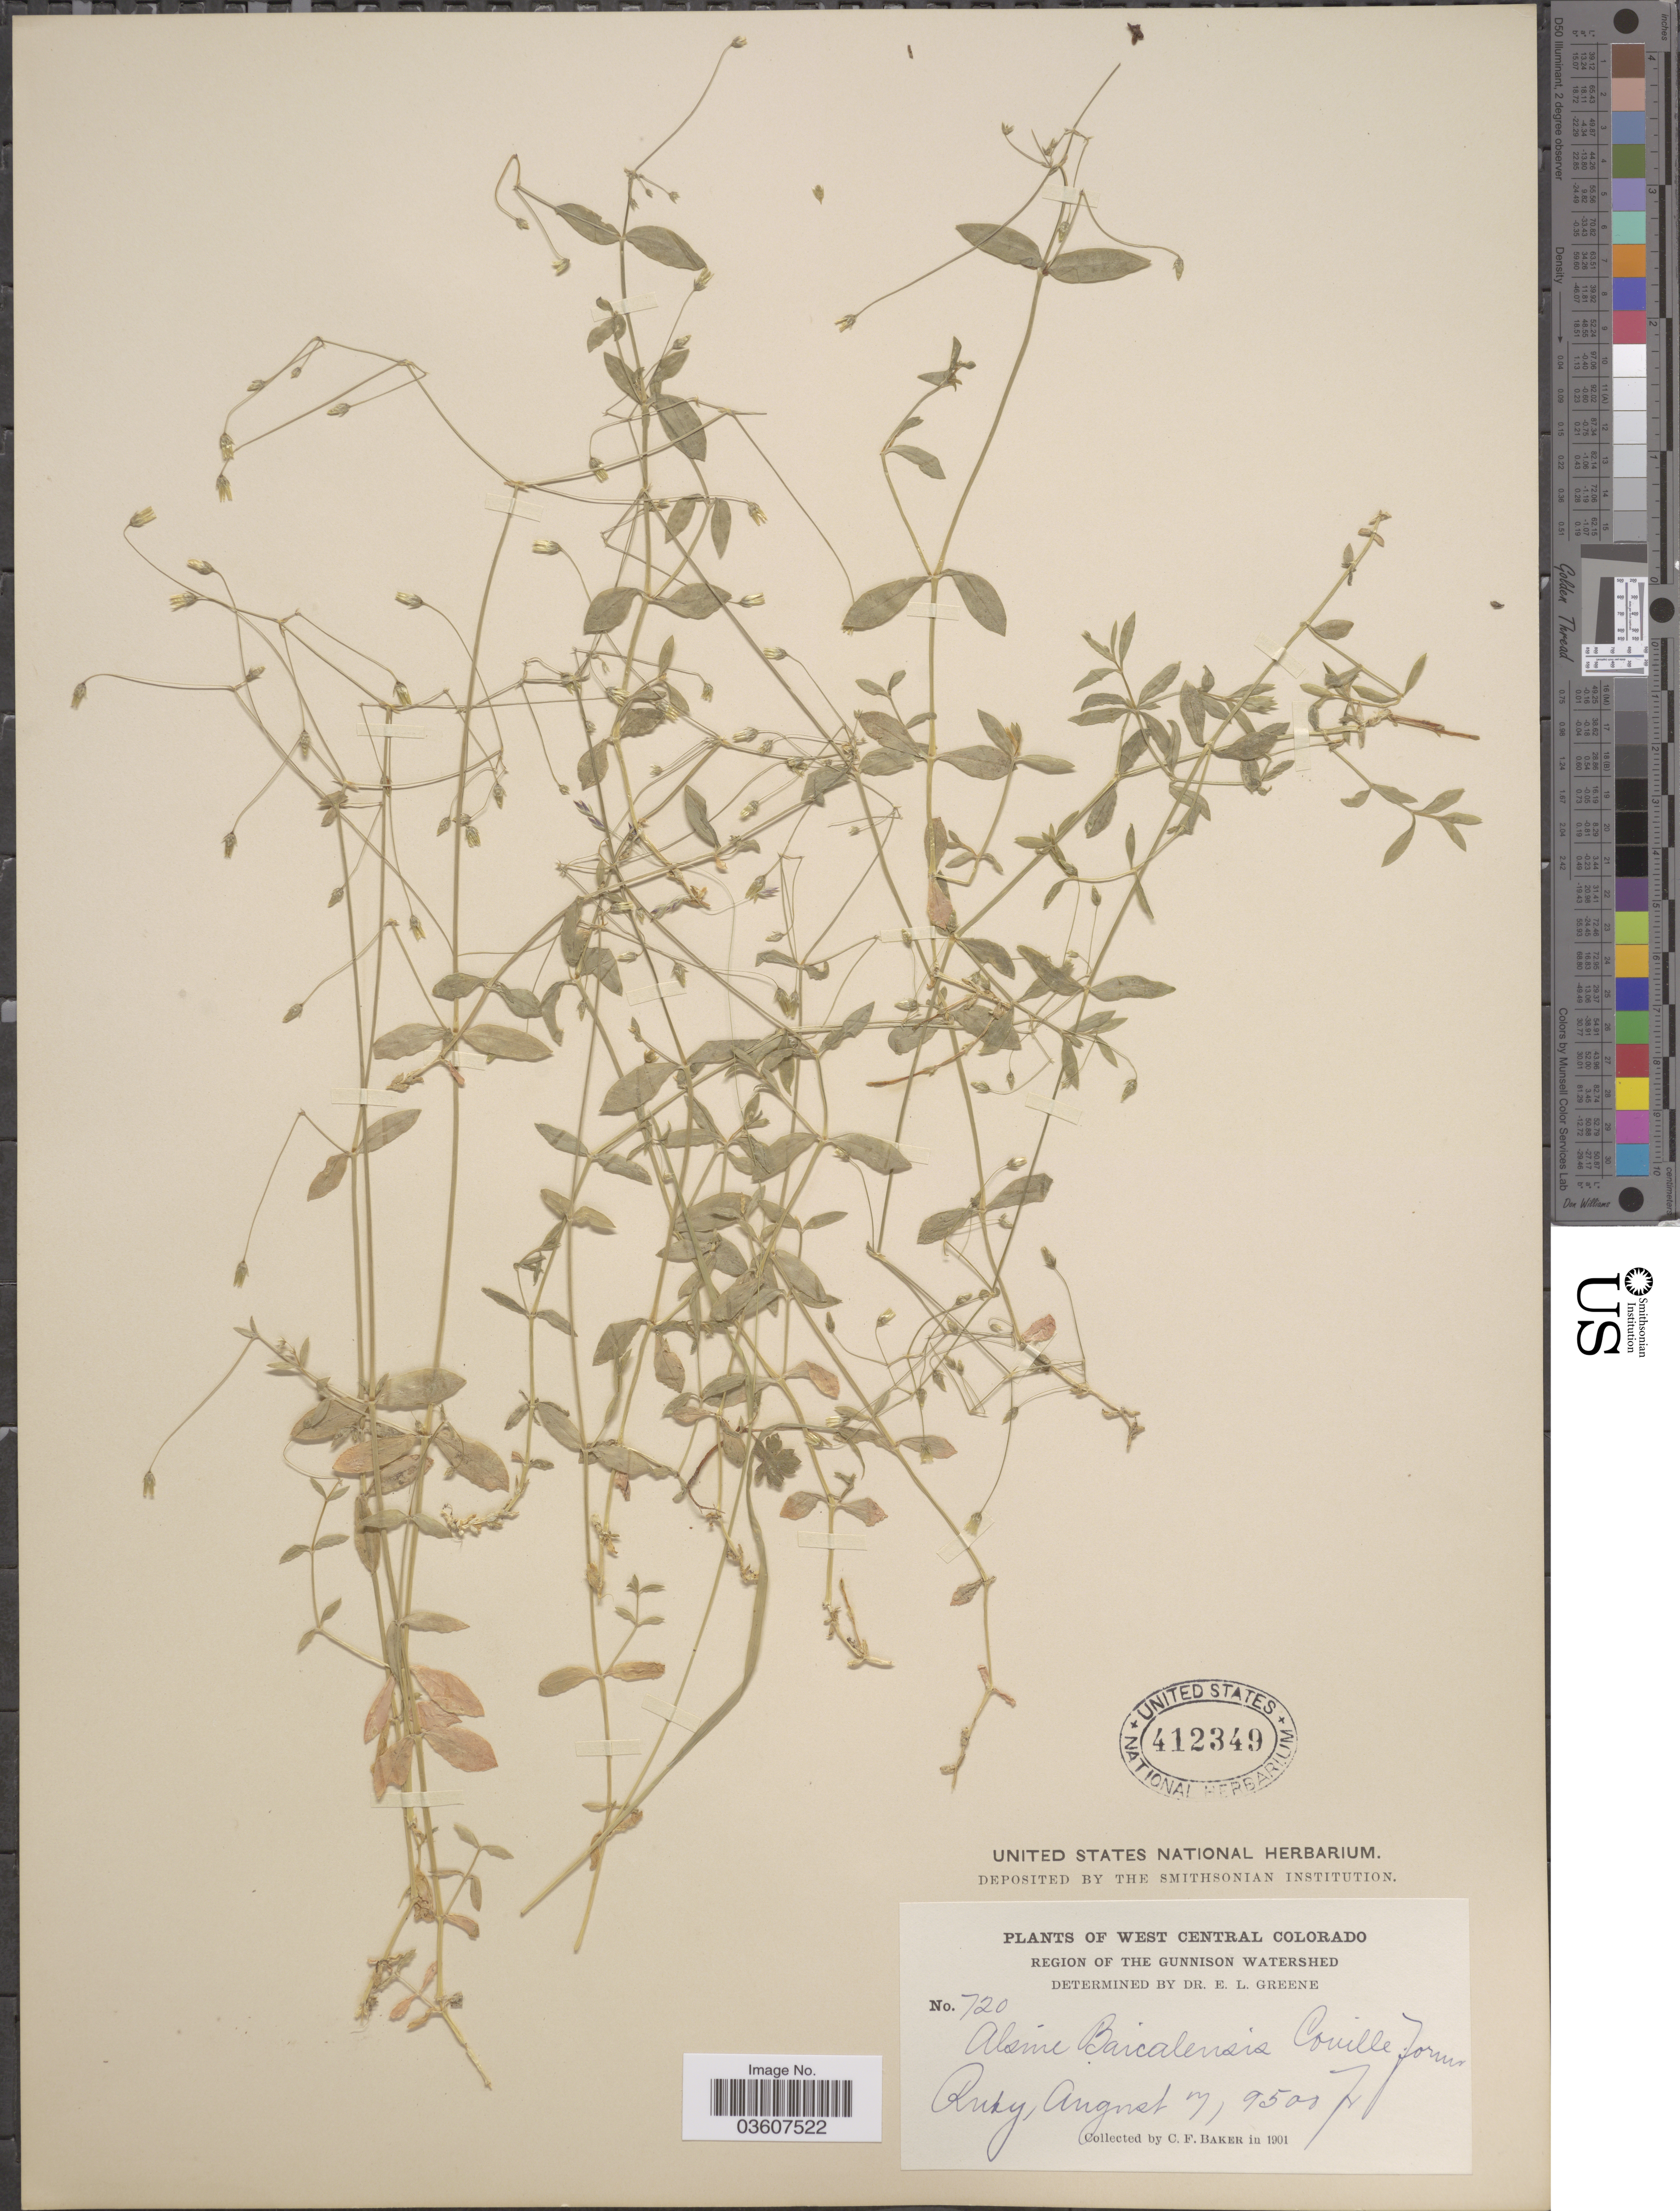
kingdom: Plantae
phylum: Tracheophyta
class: Magnoliopsida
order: Caryophyllales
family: Caryophyllaceae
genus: Stellaria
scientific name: Stellaria umbellata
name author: Turcz.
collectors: C. F. Baker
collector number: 720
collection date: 1901-08-07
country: United States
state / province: Colorado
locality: West Central Colorado. Region of the Gunnison Watershed. Ruby.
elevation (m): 2896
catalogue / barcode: US 412349